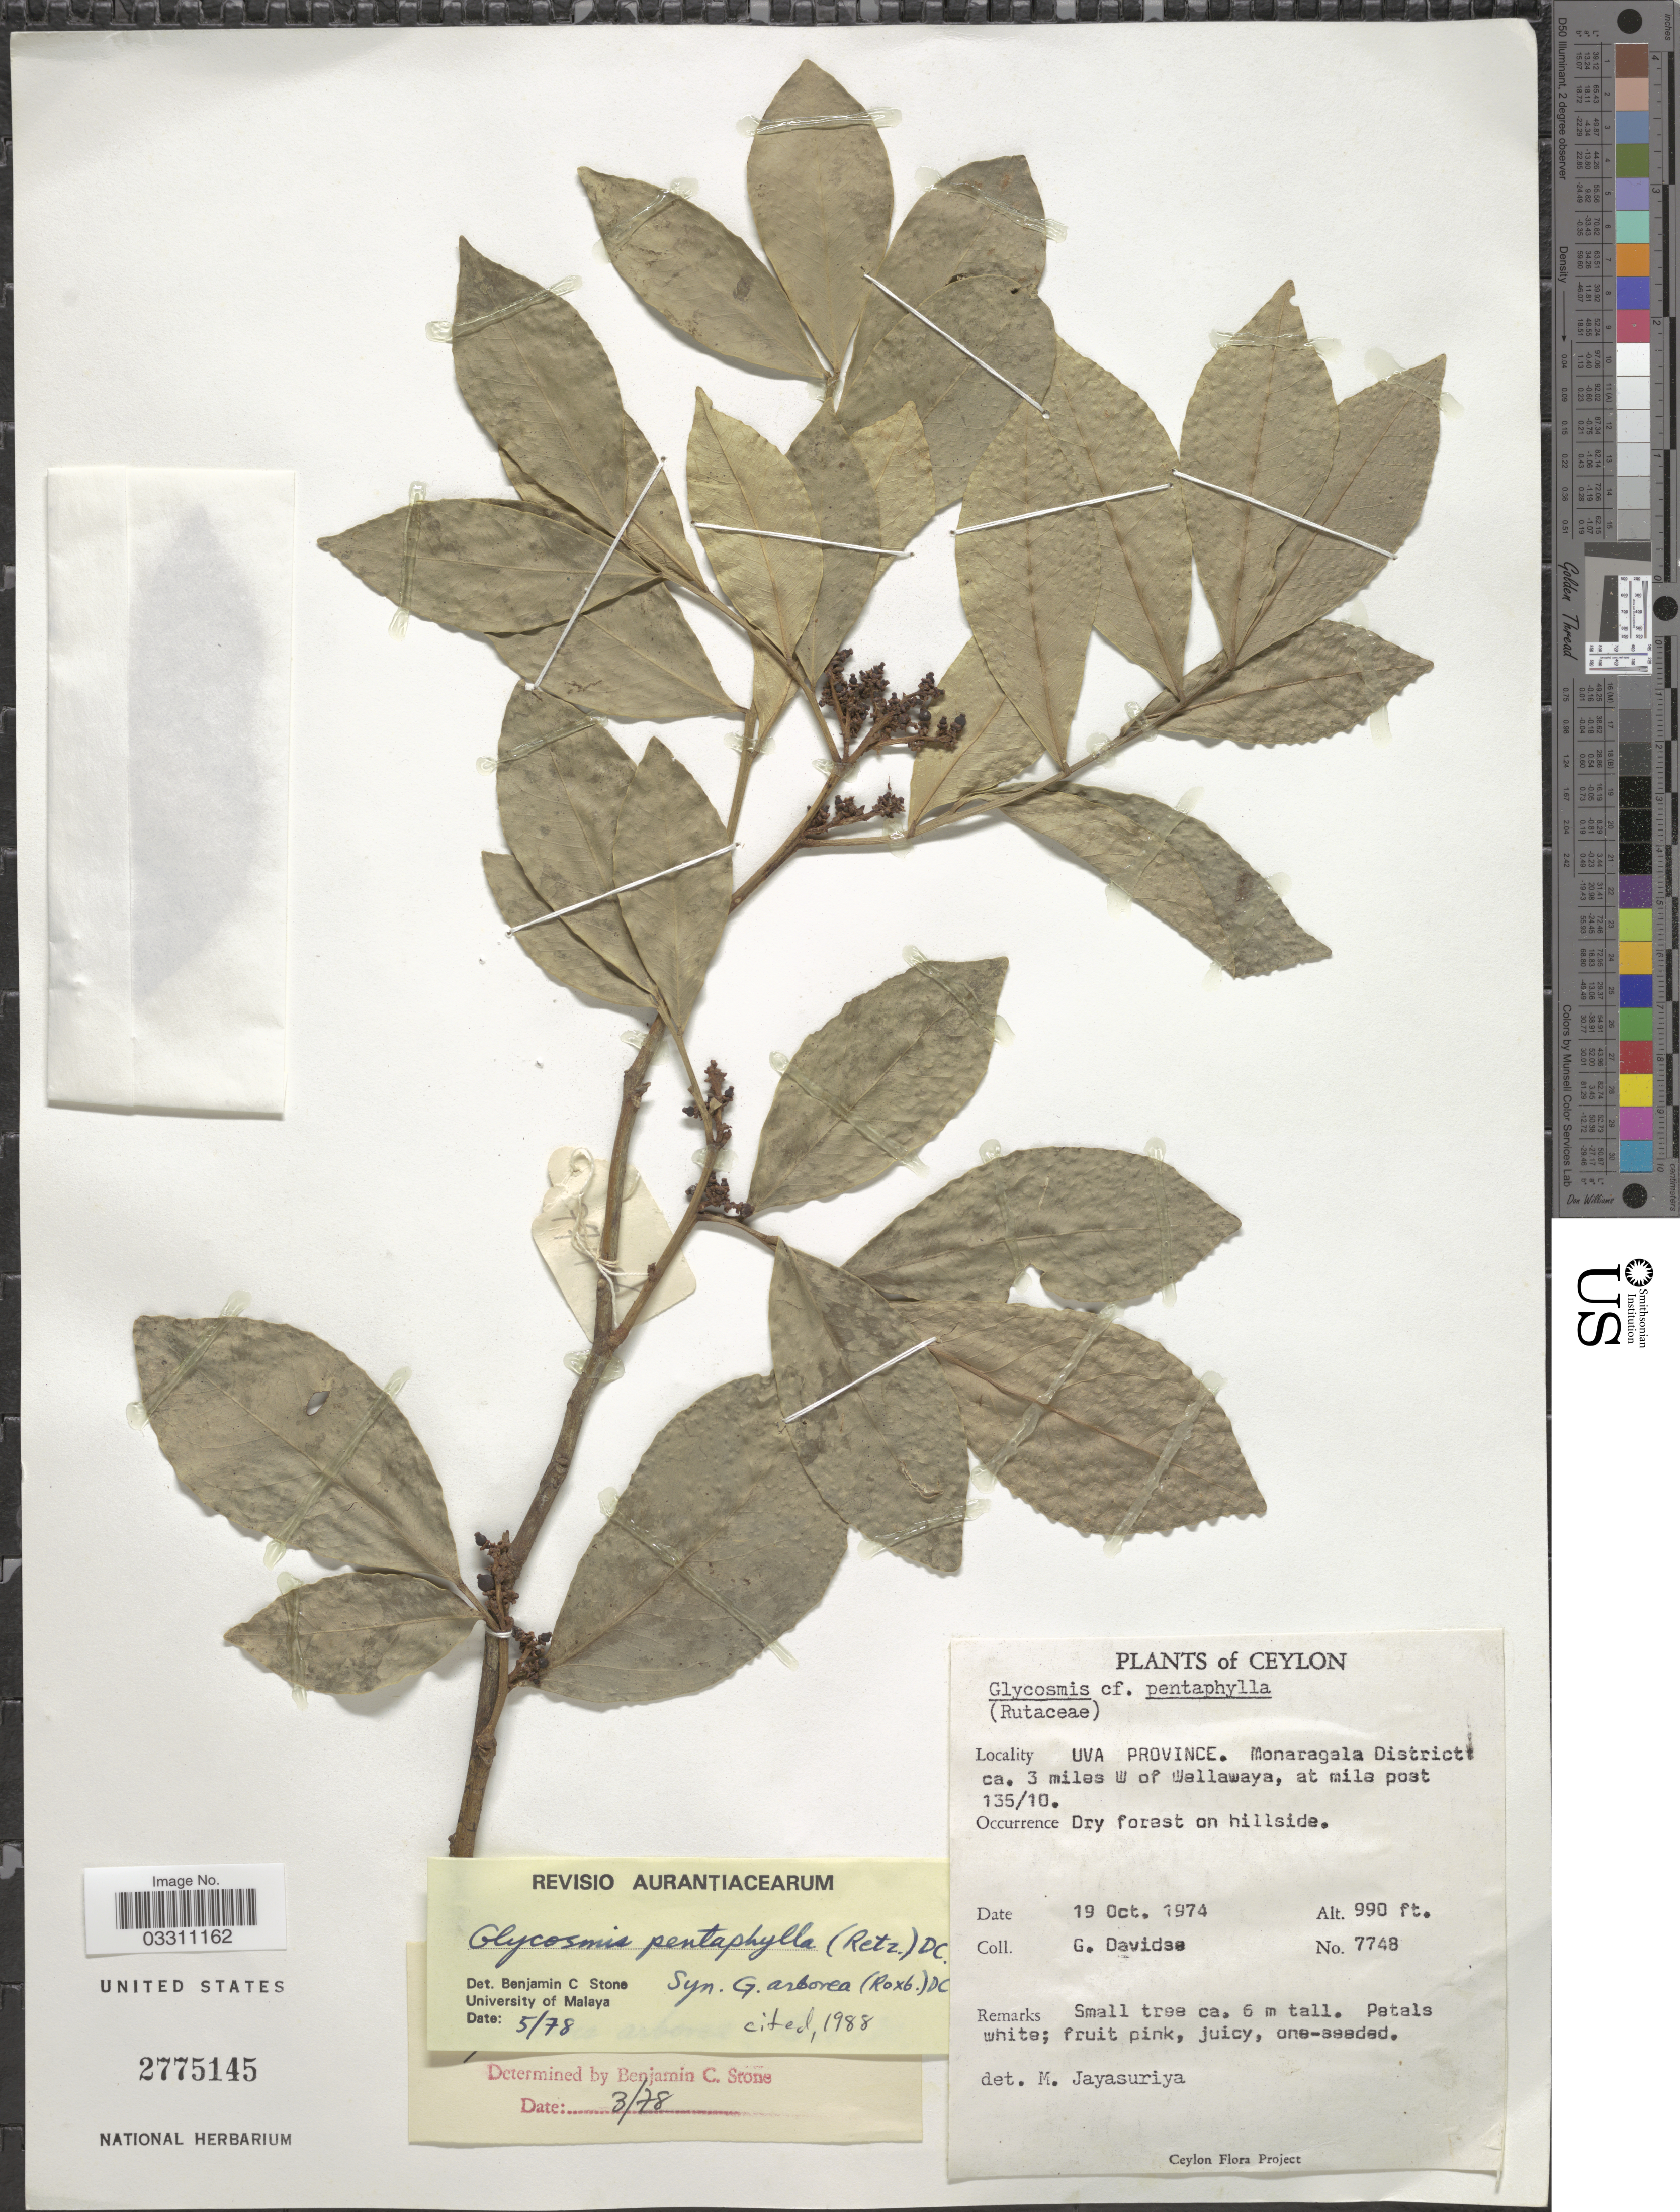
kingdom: Plantae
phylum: Tracheophyta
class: Magnoliopsida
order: Sapindales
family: Rutaceae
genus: Glycosmis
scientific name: Glycosmis pentaphylla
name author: (Retz.) DC.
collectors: G. Davidse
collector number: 7748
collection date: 1974-10-19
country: Sri Lanka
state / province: Uva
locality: Ceylon. Monaragala District ca. 3 miles W of Wallawaya, at mila post 135/10.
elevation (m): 302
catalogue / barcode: US 2775145